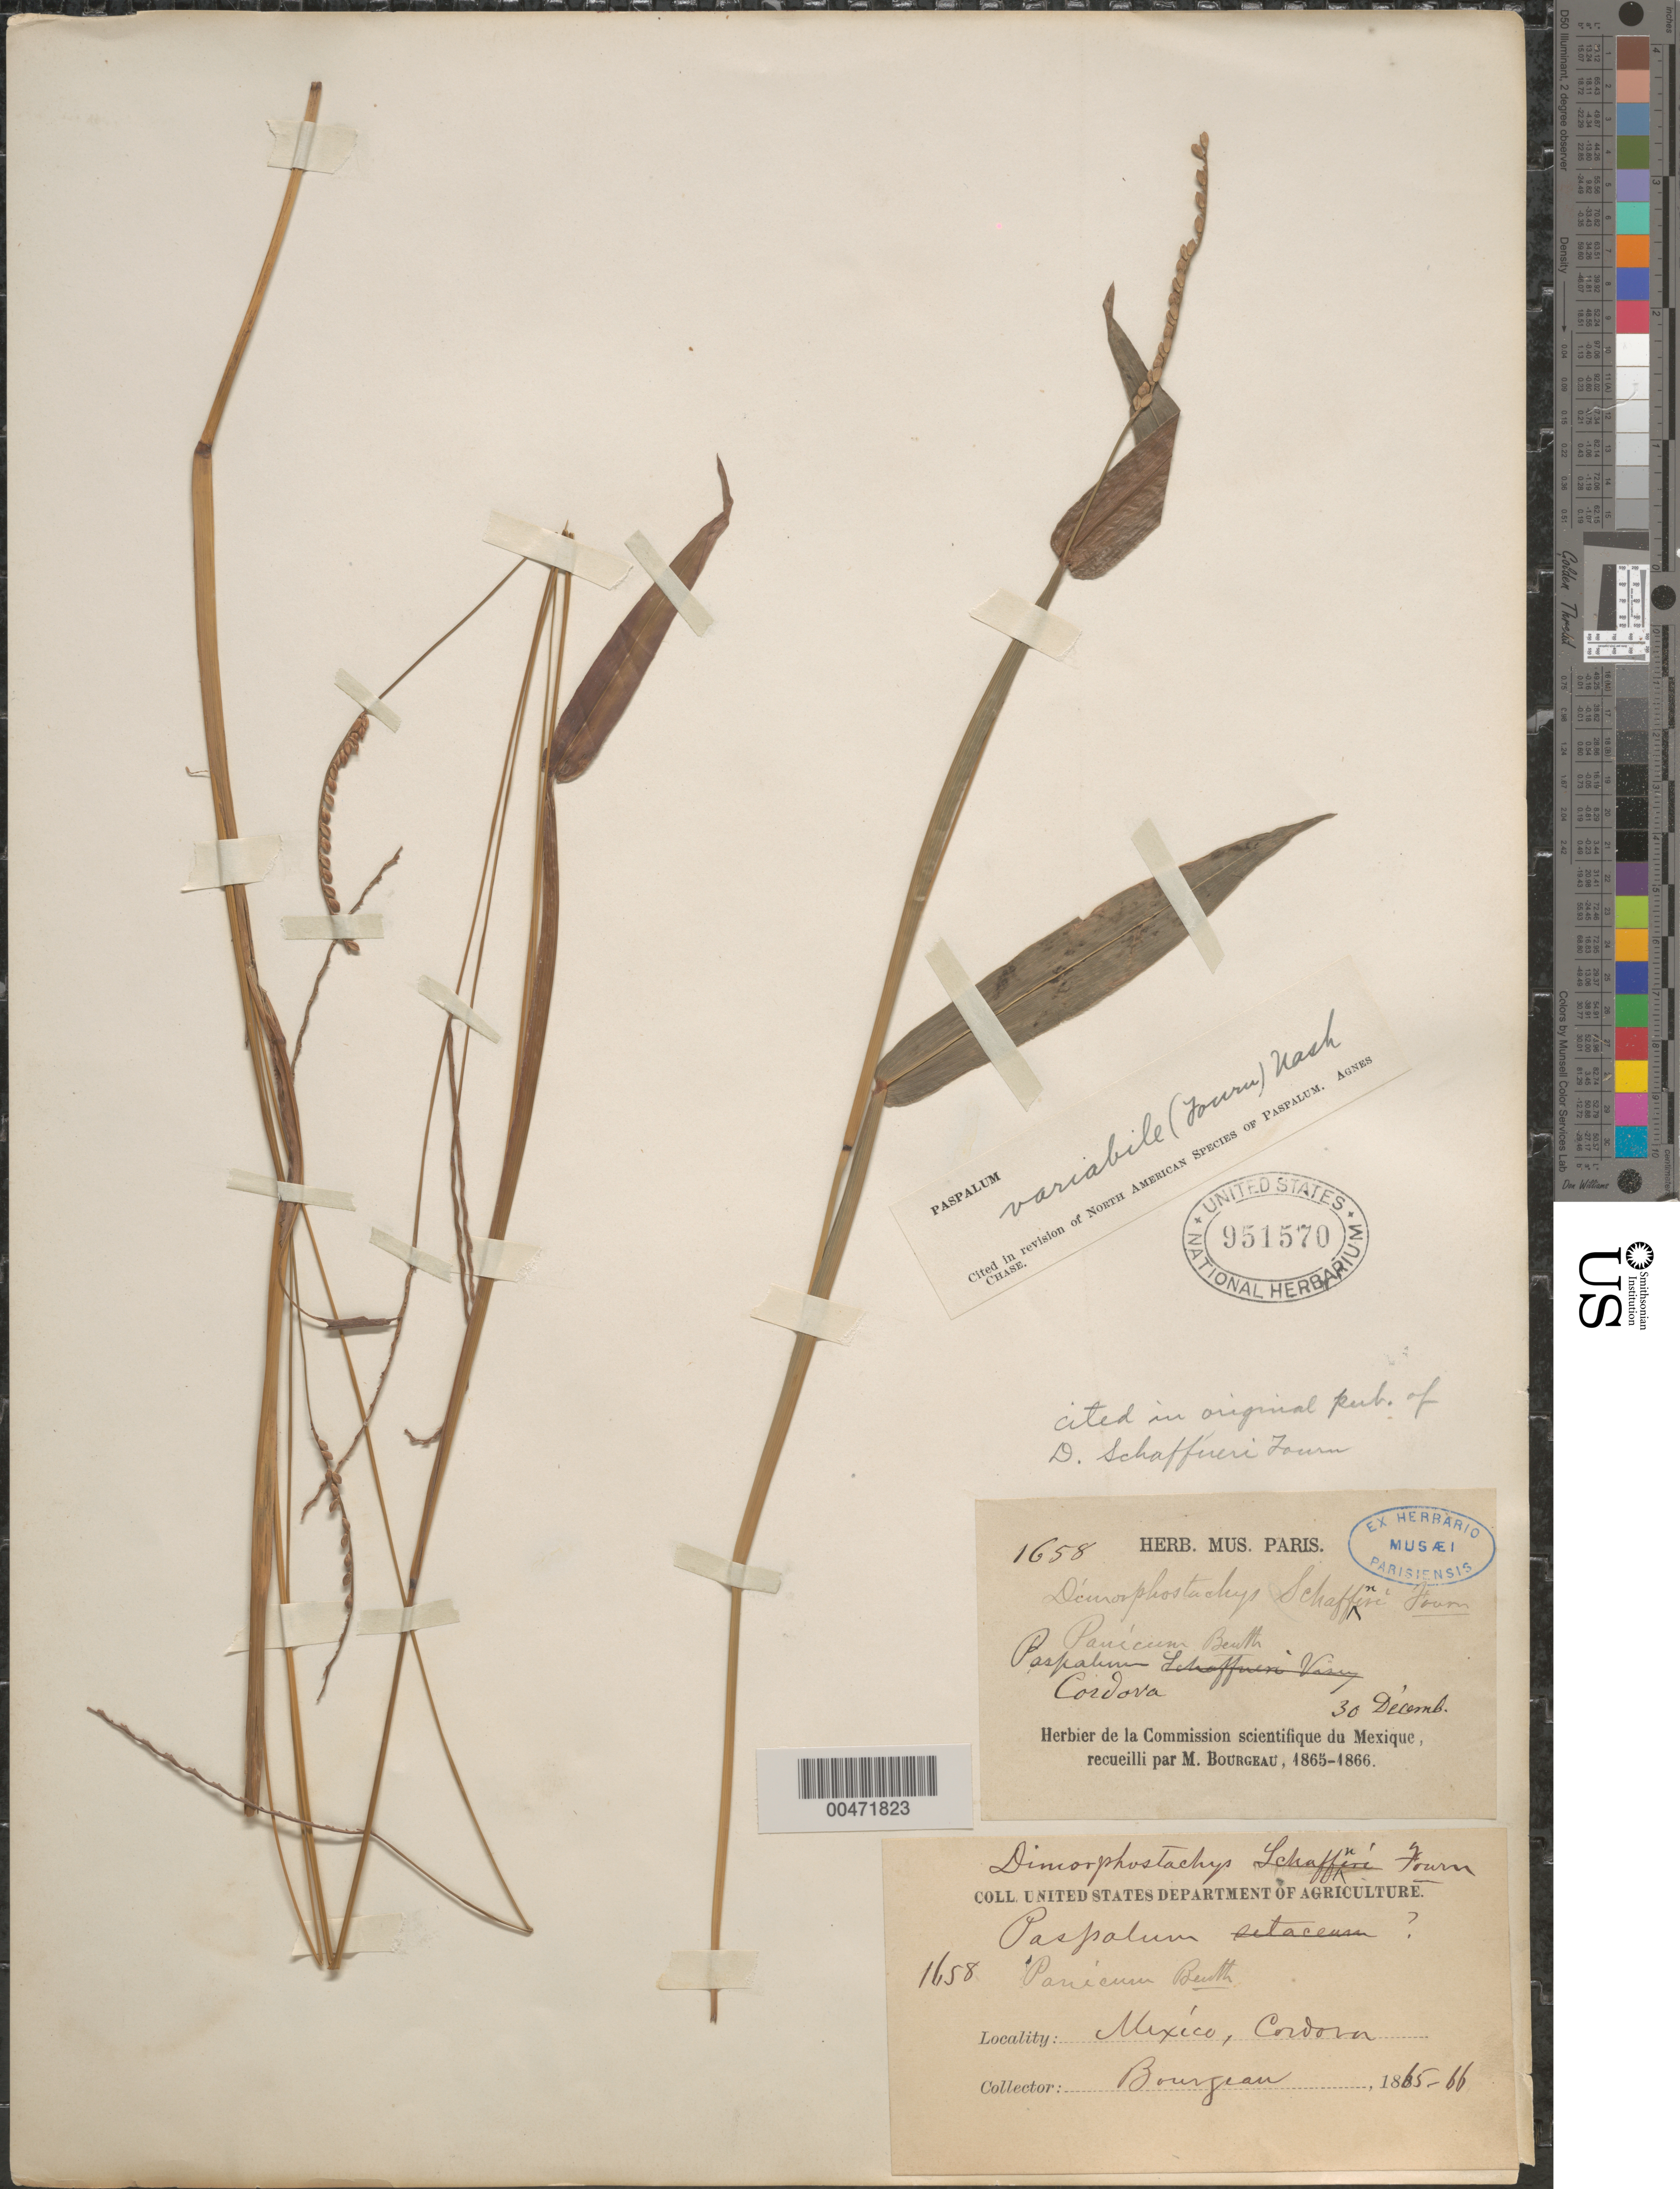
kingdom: Plantae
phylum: Tracheophyta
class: Liliopsida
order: Poales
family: Poaceae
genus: Paspalum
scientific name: Paspalum variabile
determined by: Chase, [M.] Agnes, (US)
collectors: -. Bourgeau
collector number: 1658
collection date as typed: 30 Dec 1865 or 30 Dec 1866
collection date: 1865-12-30 or 1866-12-30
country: Mexico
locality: Cordova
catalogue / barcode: US 951570